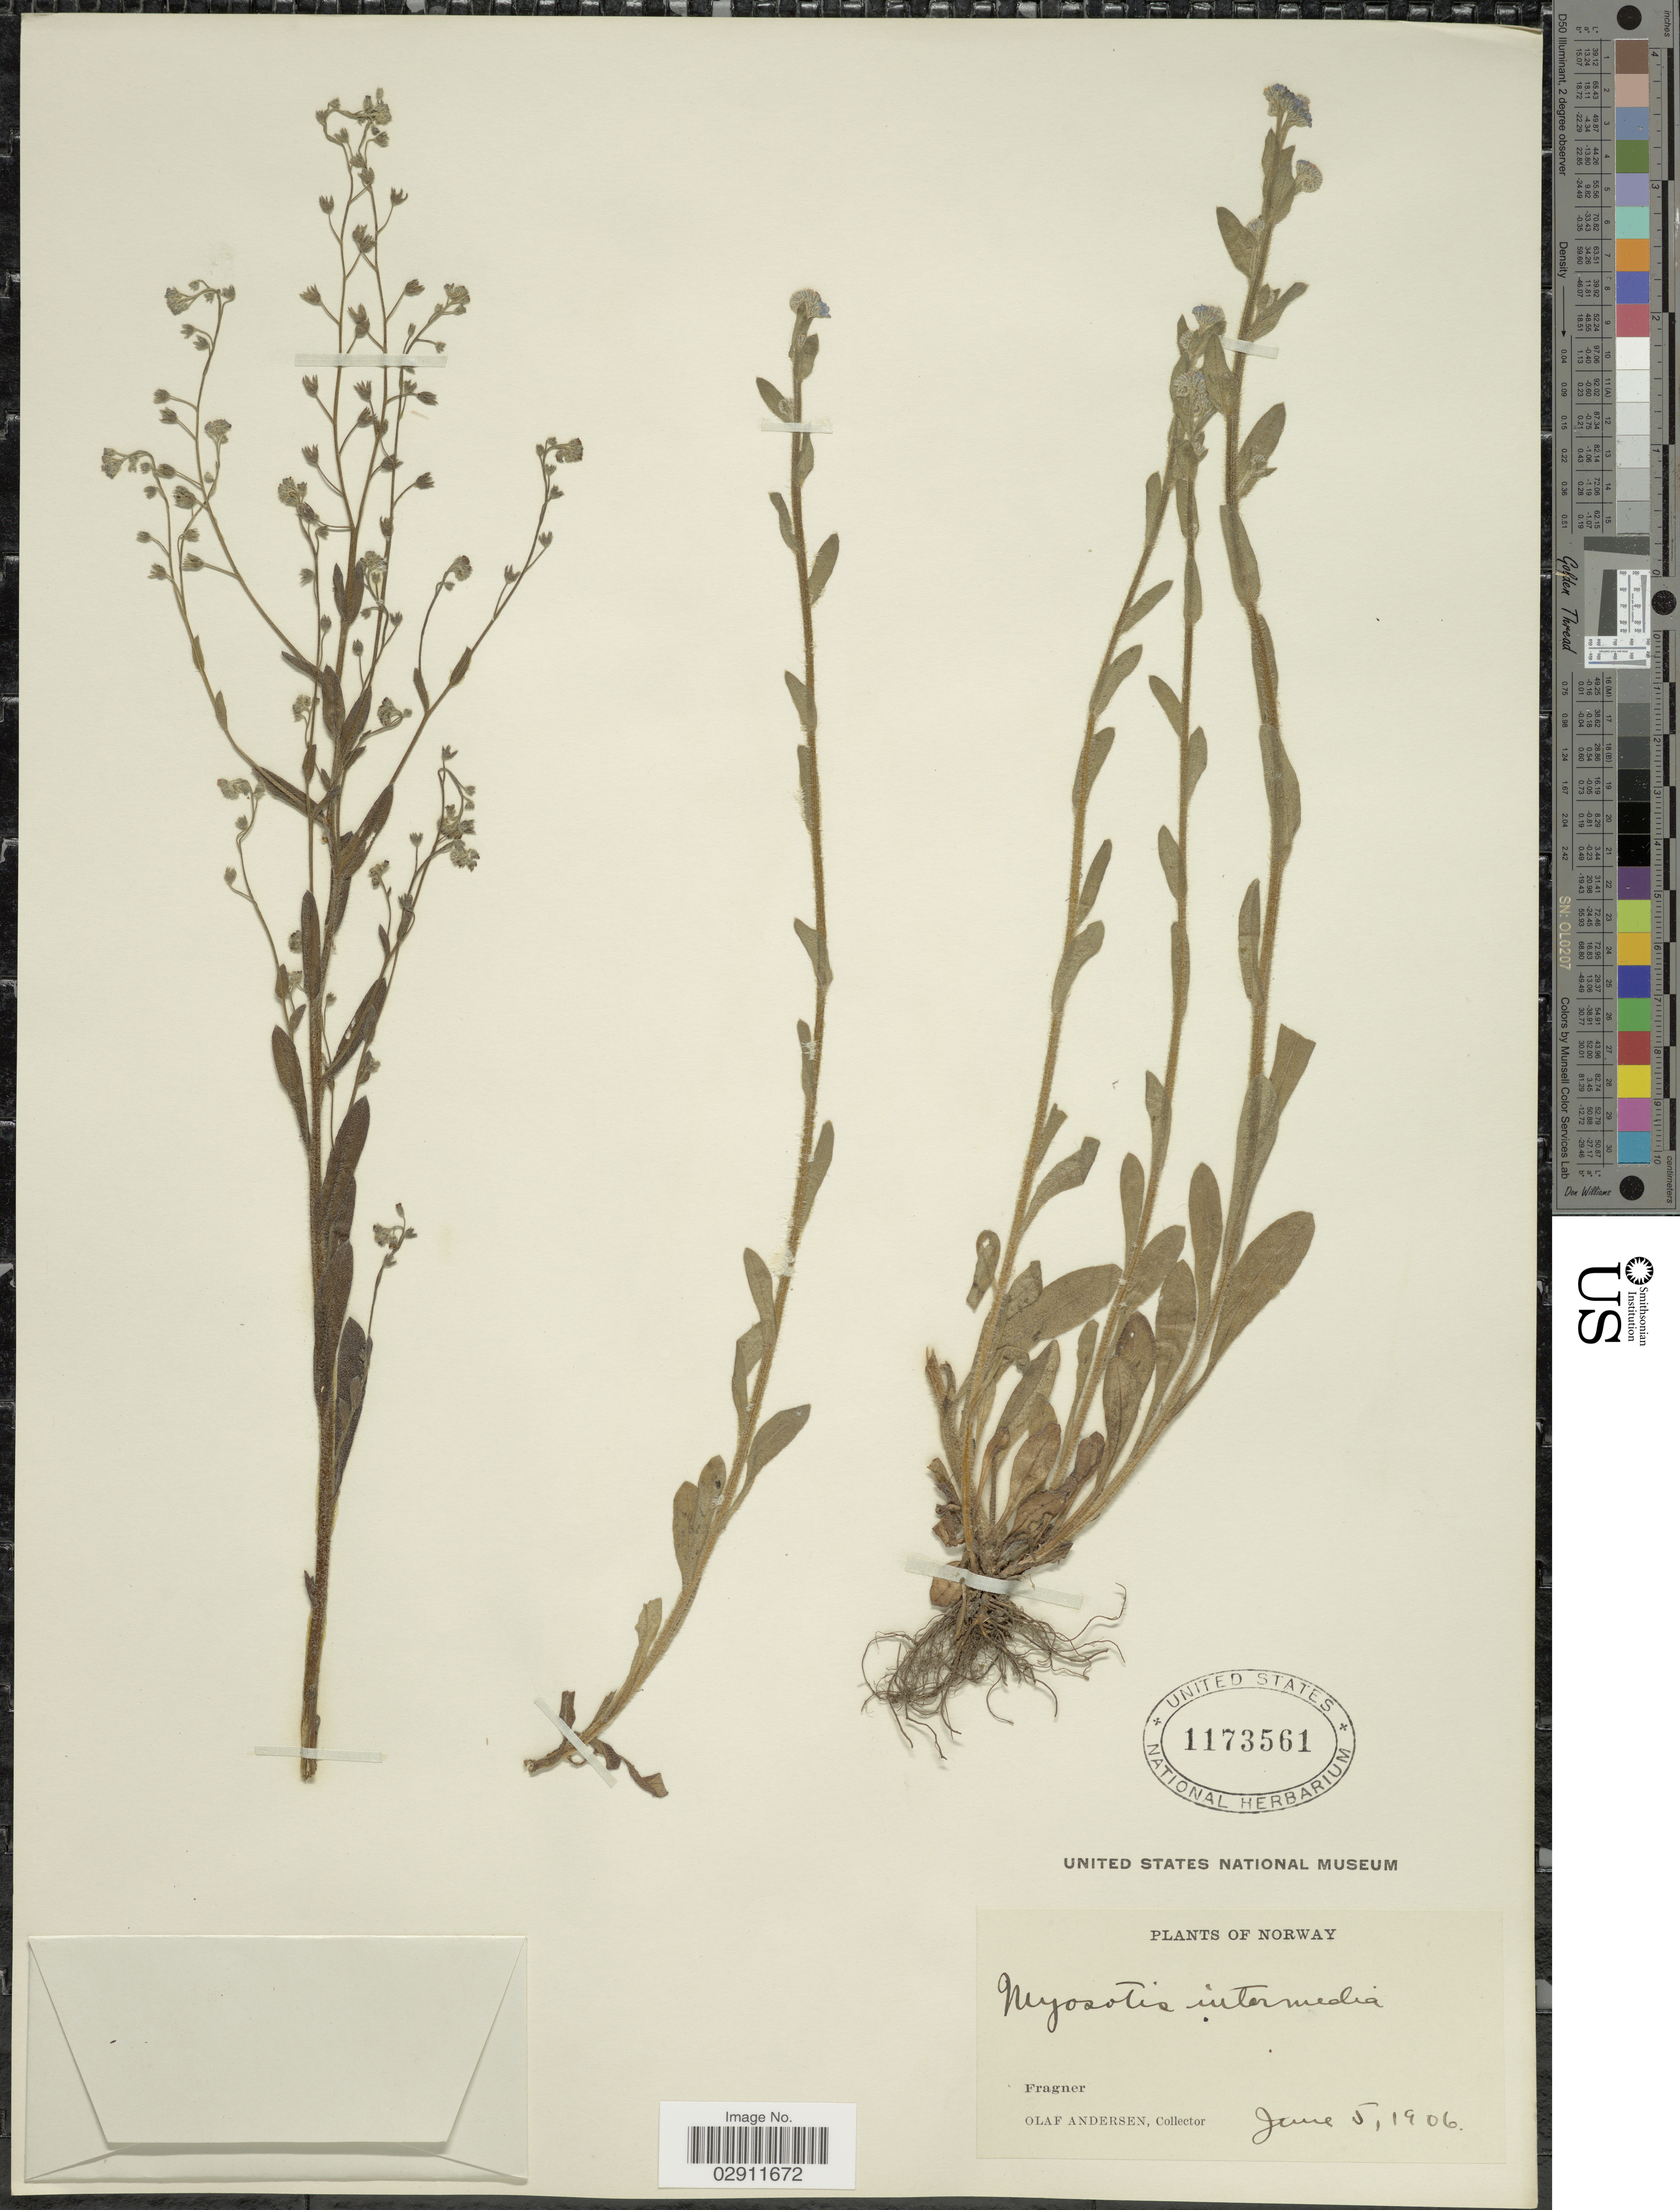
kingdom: Plantae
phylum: Tracheophyta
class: Magnoliopsida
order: Boraginales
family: Boraginaceae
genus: Myosotis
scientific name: Myosotis intermedia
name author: Link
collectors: O. Andersen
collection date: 1906-06-05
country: Norway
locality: Fragner.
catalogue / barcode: US 1173561